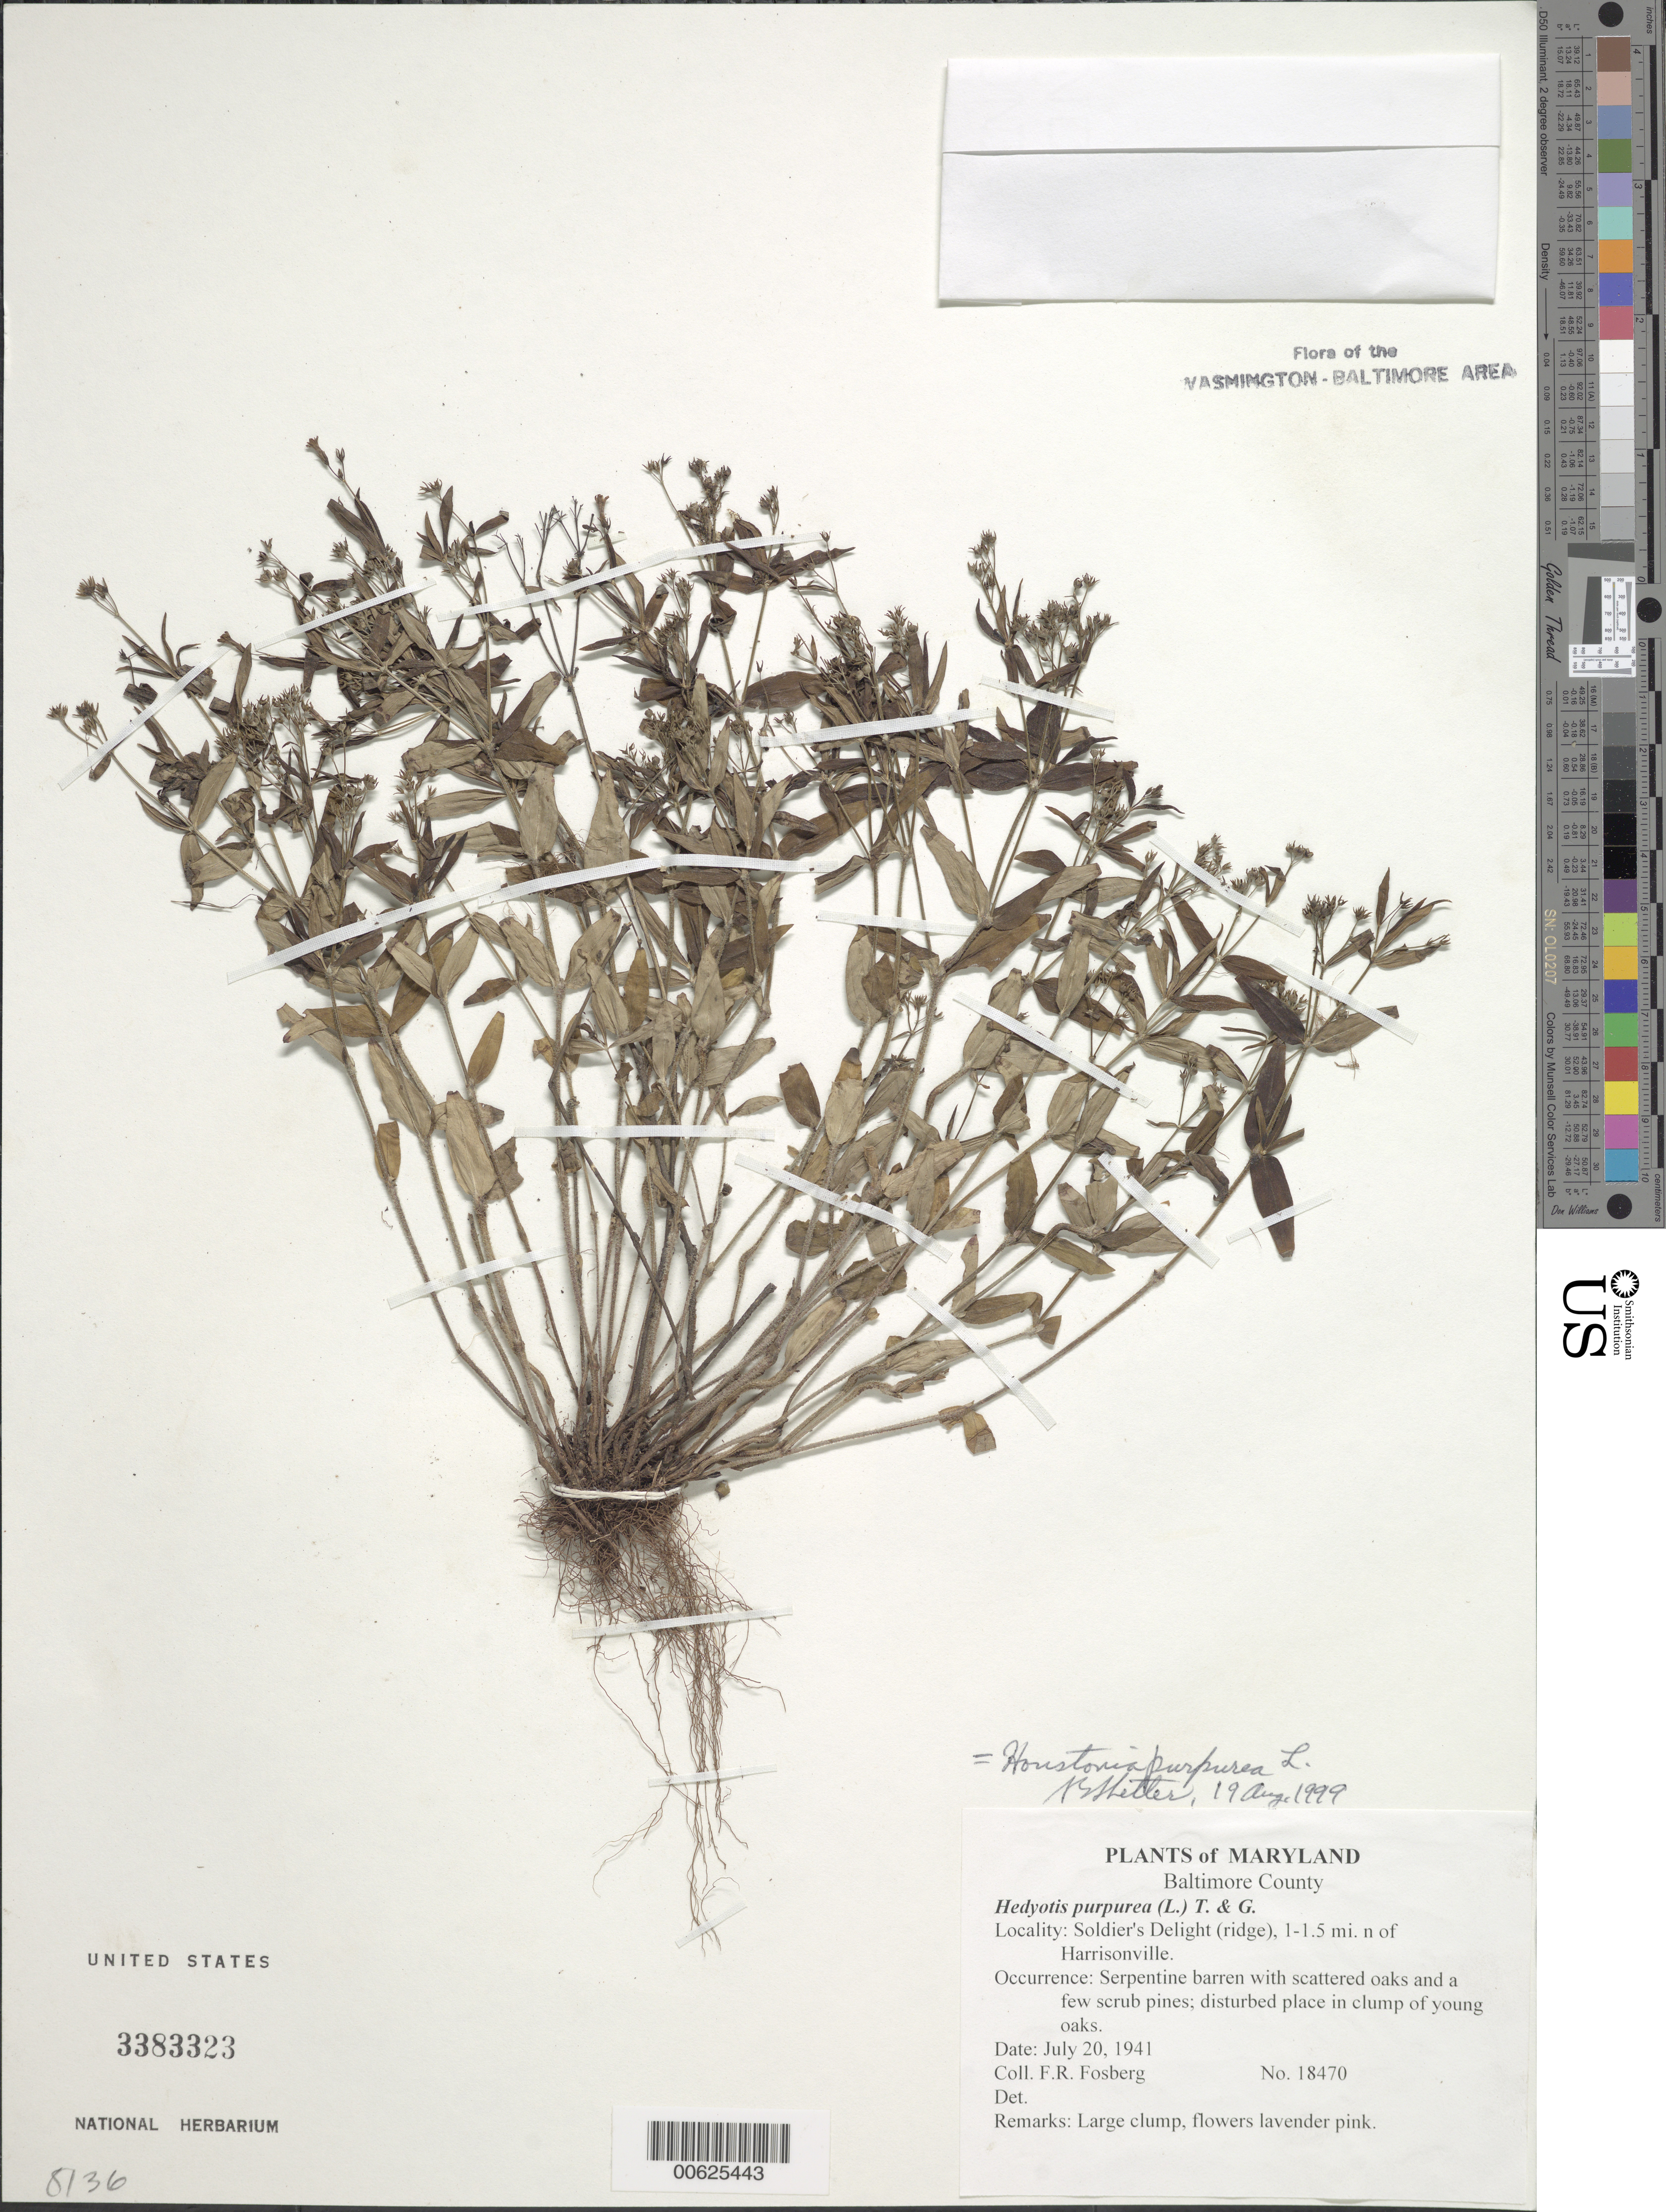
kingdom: Plantae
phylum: Tracheophyta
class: Magnoliopsida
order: Gentianales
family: Rubiaceae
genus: Houstonia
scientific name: Houstonia purpurea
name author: L.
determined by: Shetler, Stanwyn G., (US), NMNH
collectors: F. R. Fosberg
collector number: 18470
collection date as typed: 20 Jul 1941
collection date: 1941-07-20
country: United States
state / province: Maryland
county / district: Baltimore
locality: Soldier's Delight (ridge), 1-1.5 mi. n of Harrisonville.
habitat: Serpentine barren with scattered oaks and a few scrub pines; disturbed place in clump of young oaks.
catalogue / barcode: US 3383323